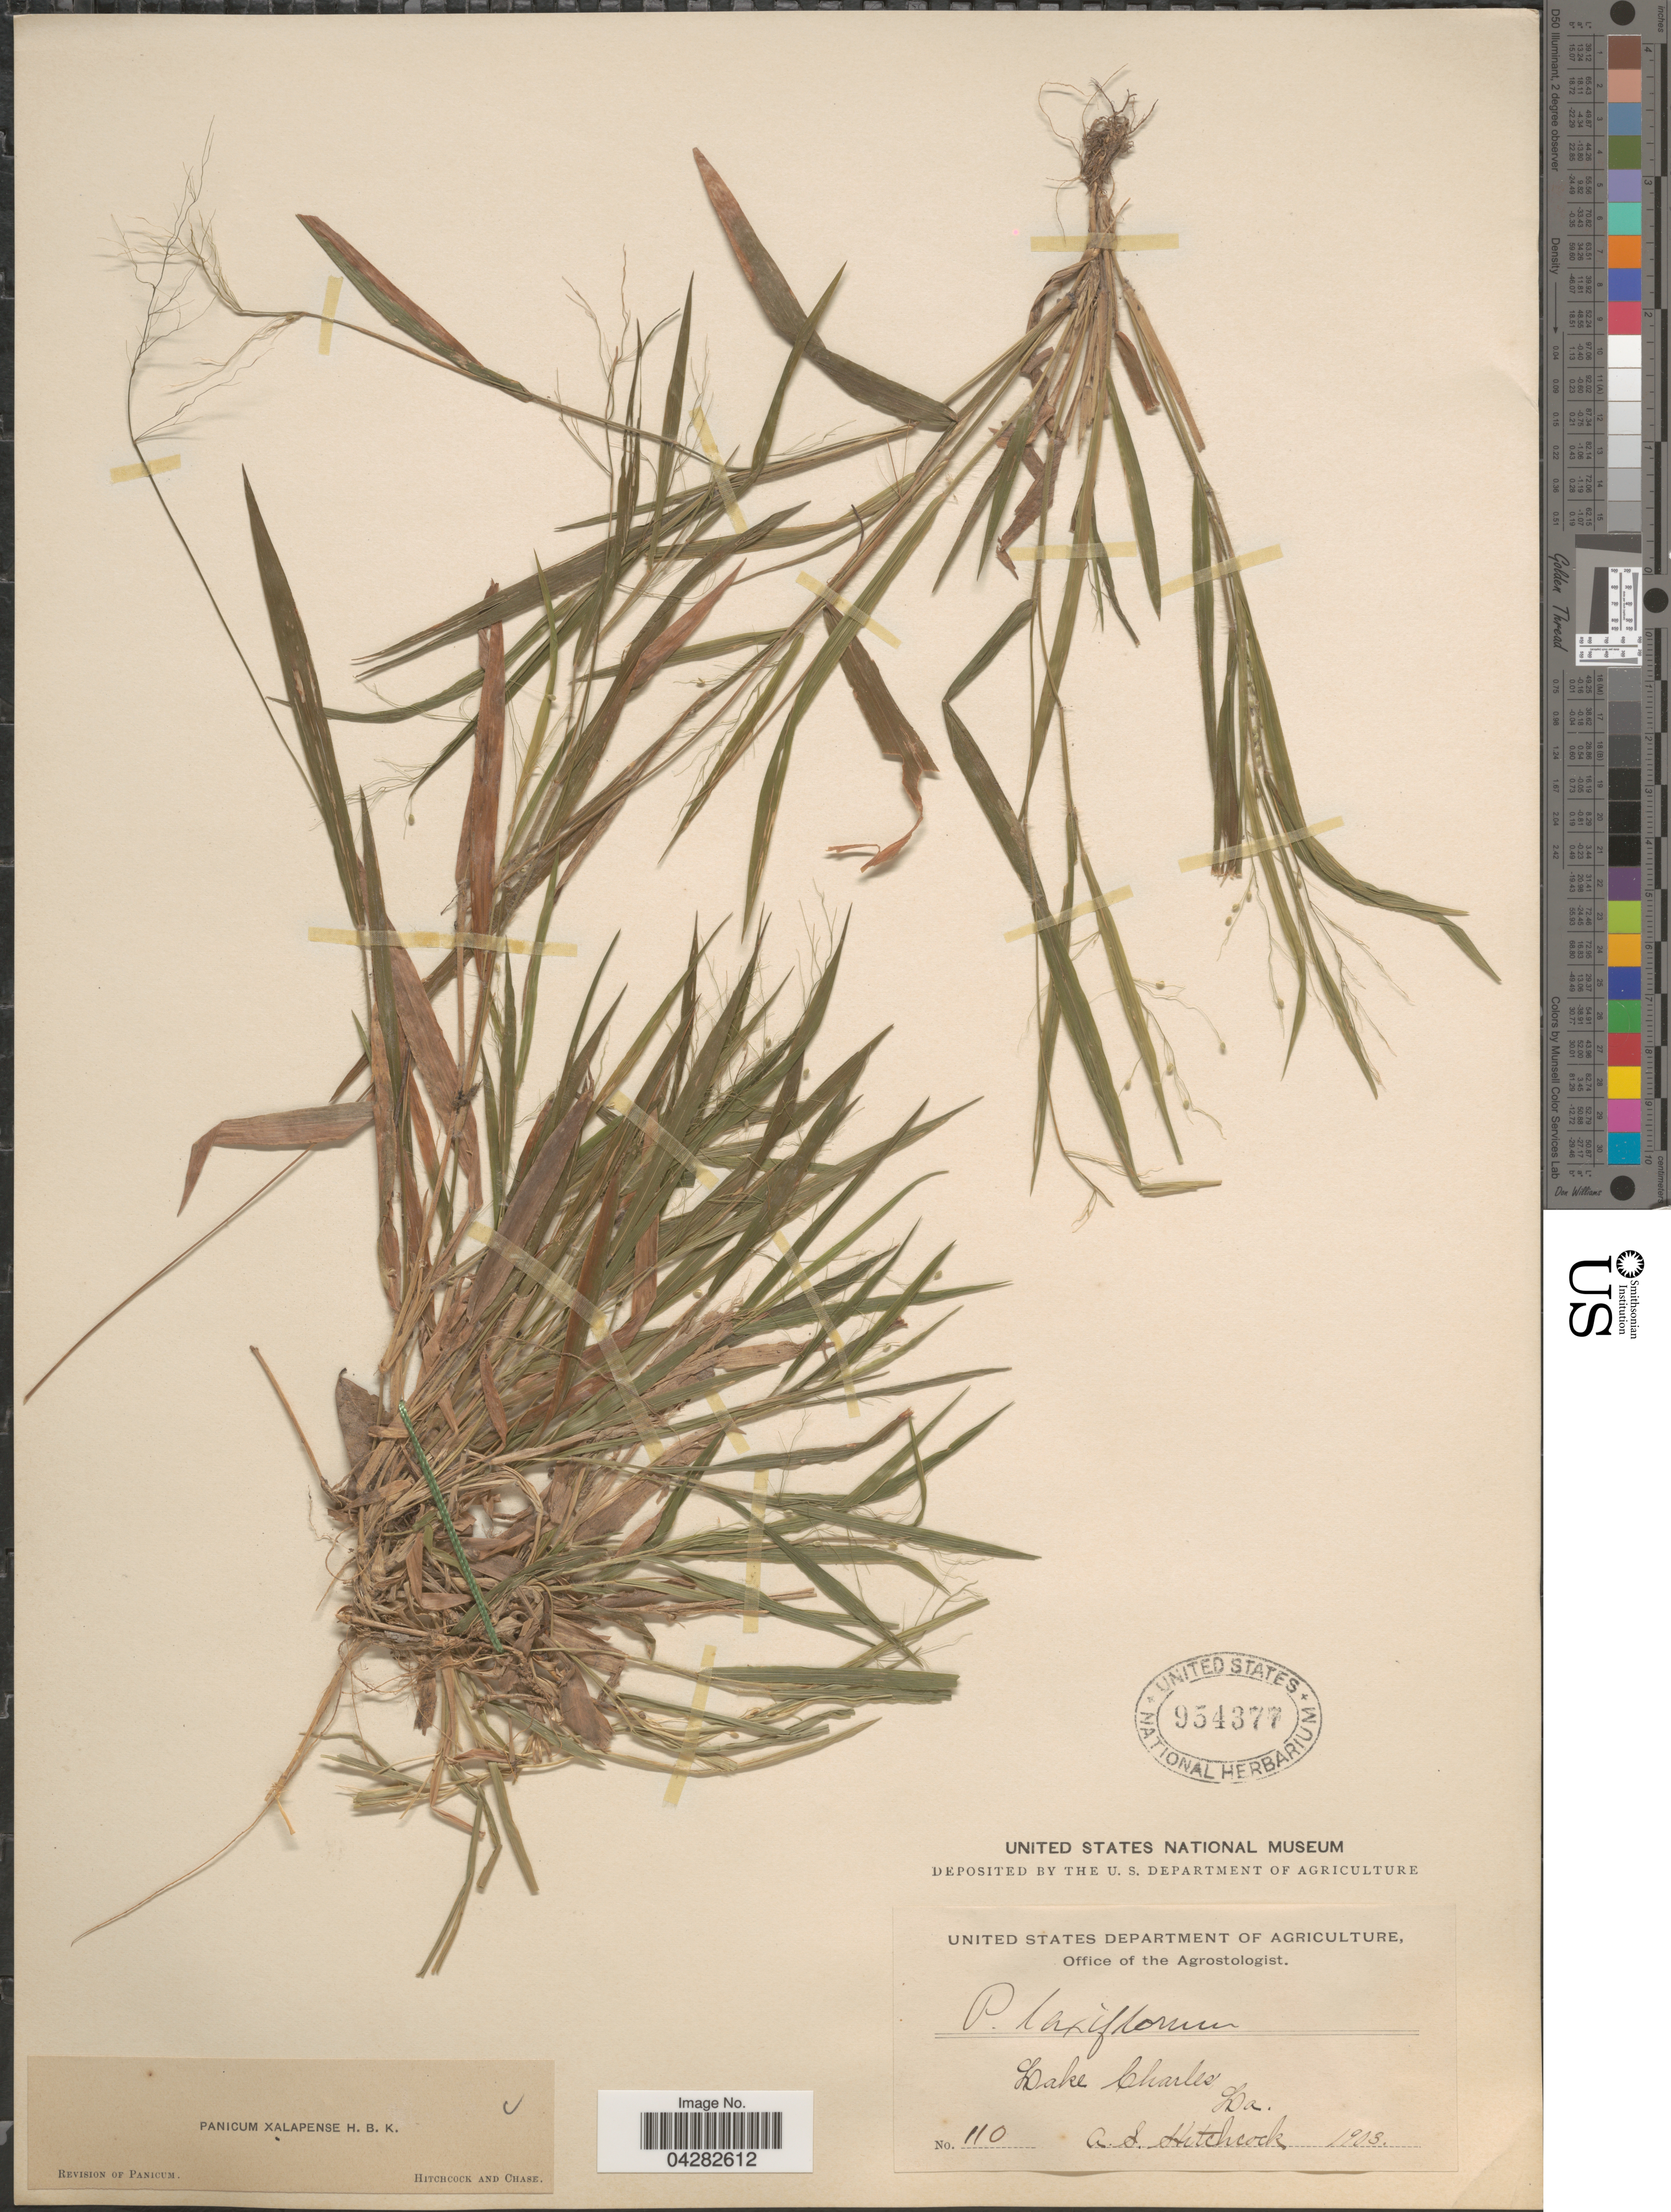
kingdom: Plantae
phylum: Tracheophyta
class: Liliopsida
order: Poales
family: Poaceae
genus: Dichanthelium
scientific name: Dichanthelium laxiflorum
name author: (Lam.) Gould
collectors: A. S. Hitchcock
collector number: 110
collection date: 1903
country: United States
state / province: Louisiana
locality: Lake Charles.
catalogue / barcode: US 954377